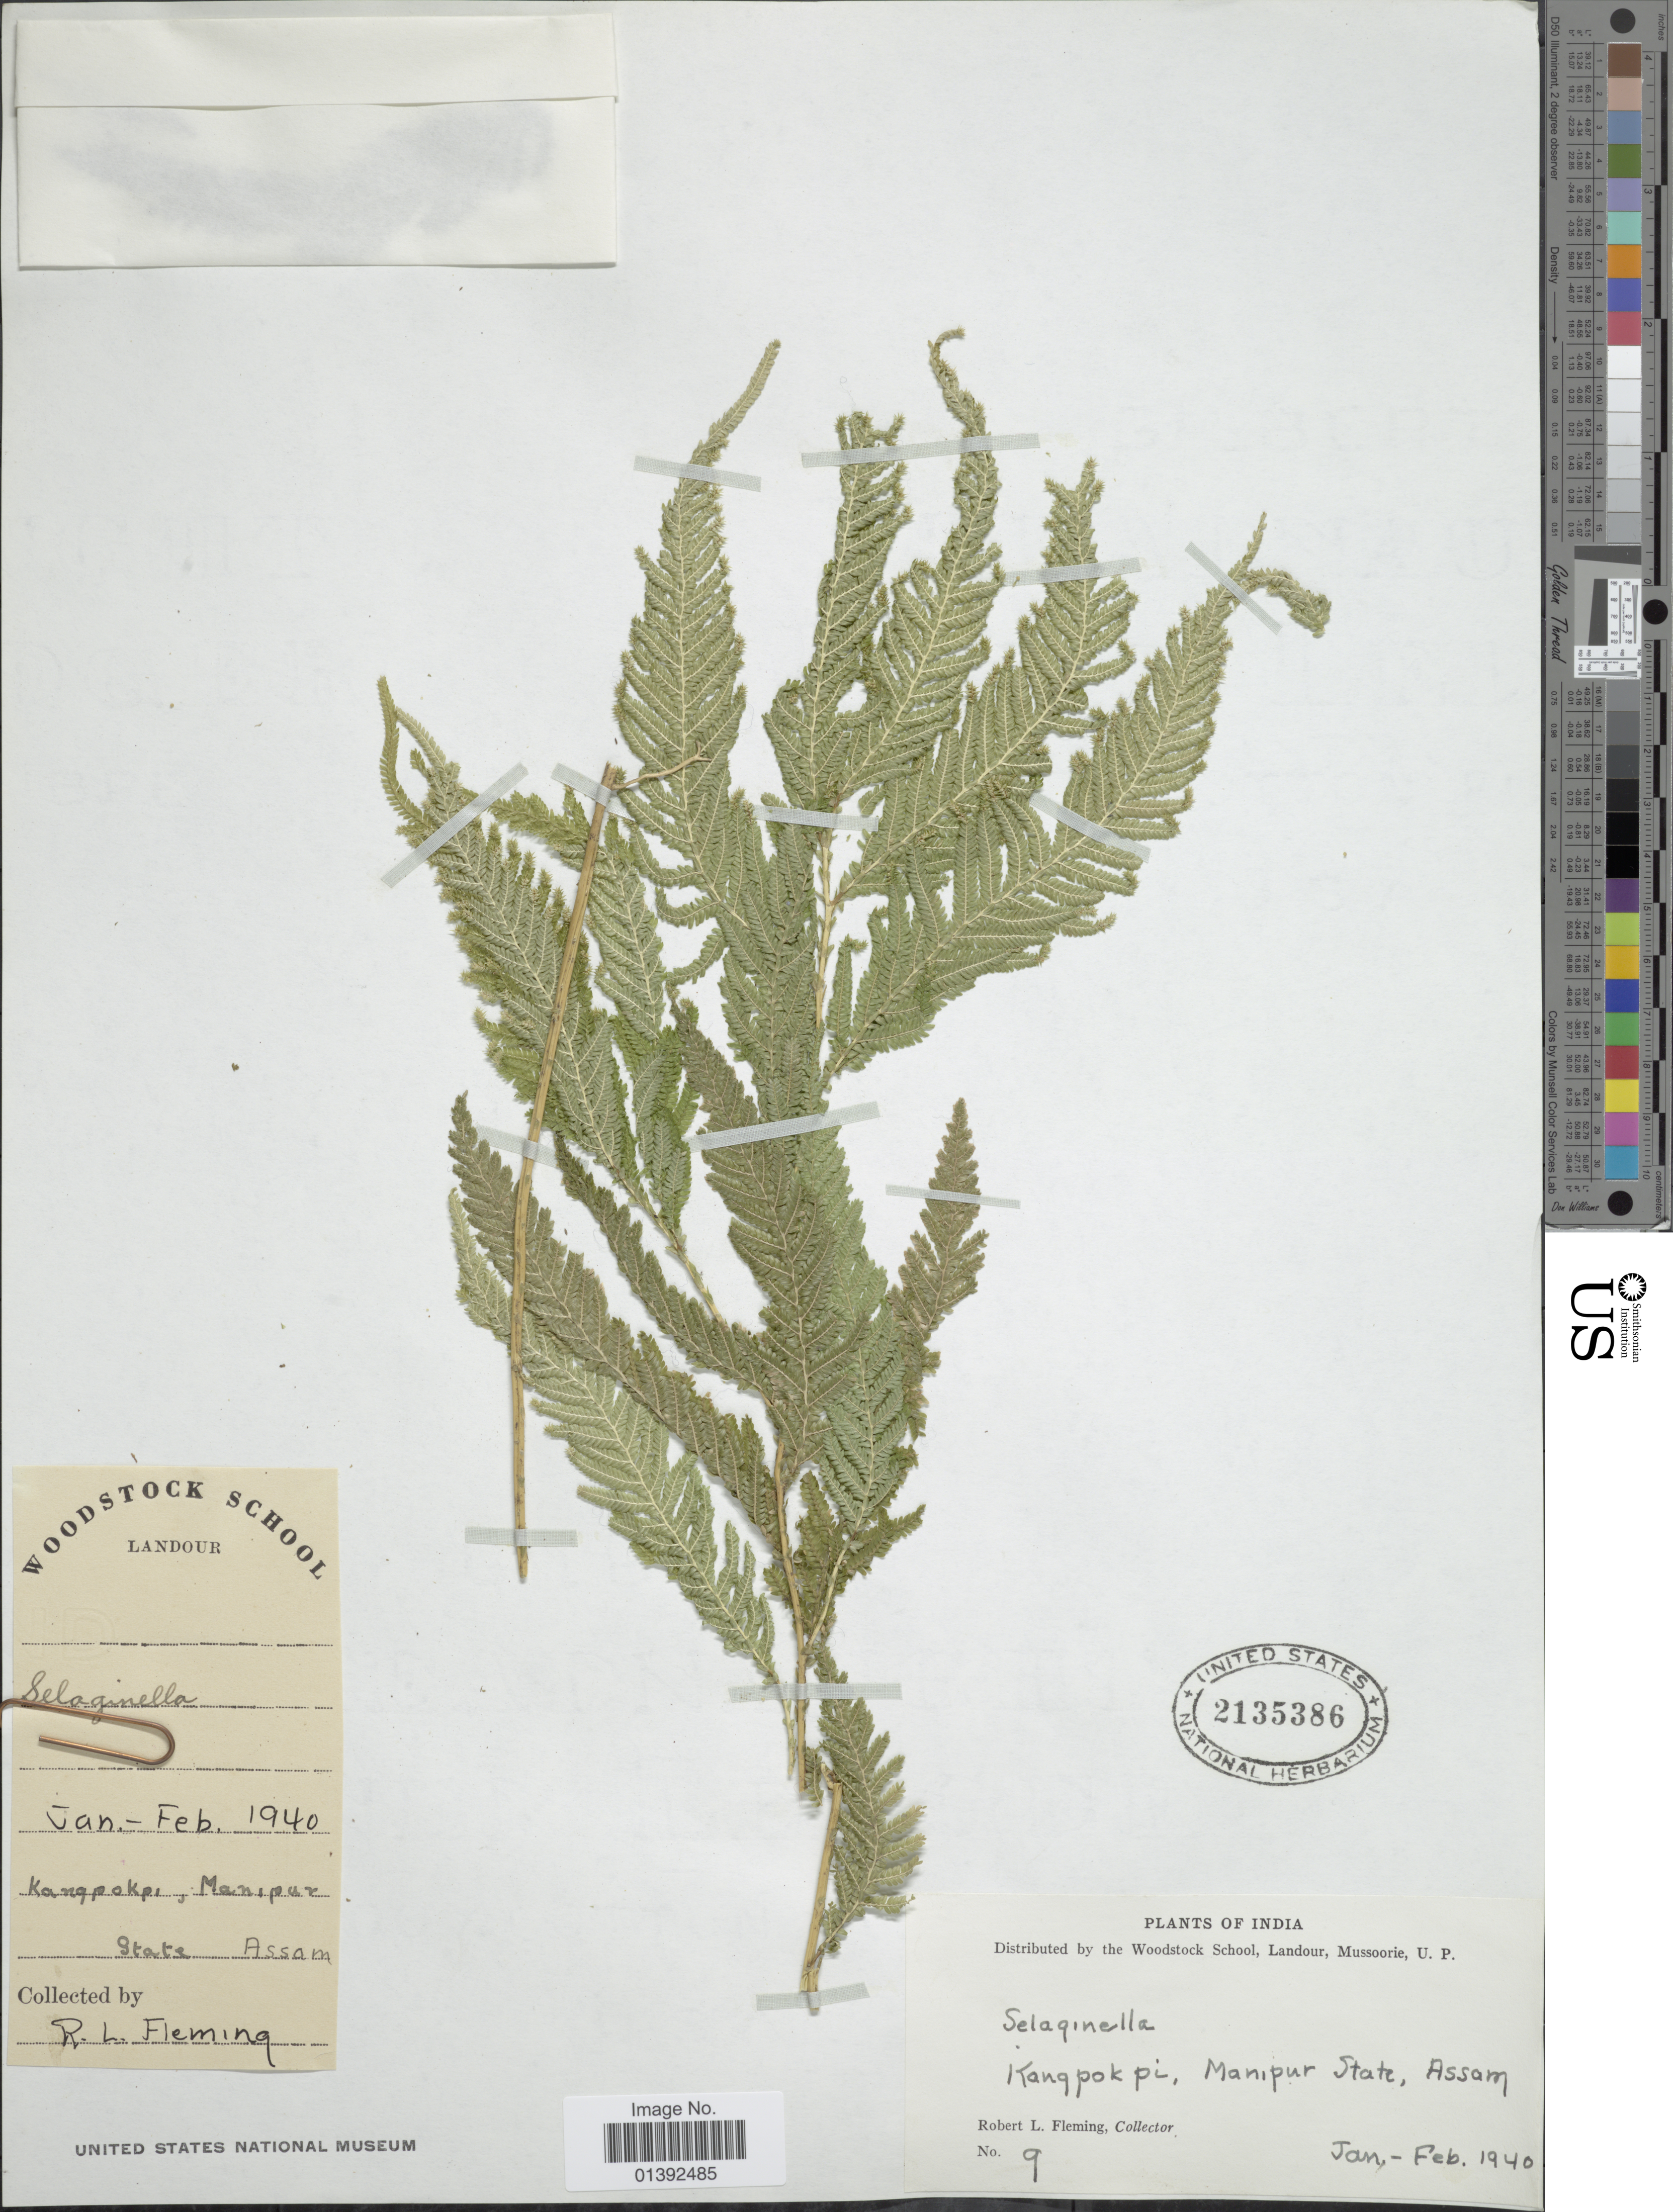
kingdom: Plantae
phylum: Tracheophyta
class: Lycopodiopsida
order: Selaginellales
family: Selaginellaceae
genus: Selaginella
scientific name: Selaginella sp.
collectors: R. Fleming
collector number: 9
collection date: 1940-01/1940-02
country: India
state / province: Manipur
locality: Kangpokpi, Manipur State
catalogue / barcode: US 2135386